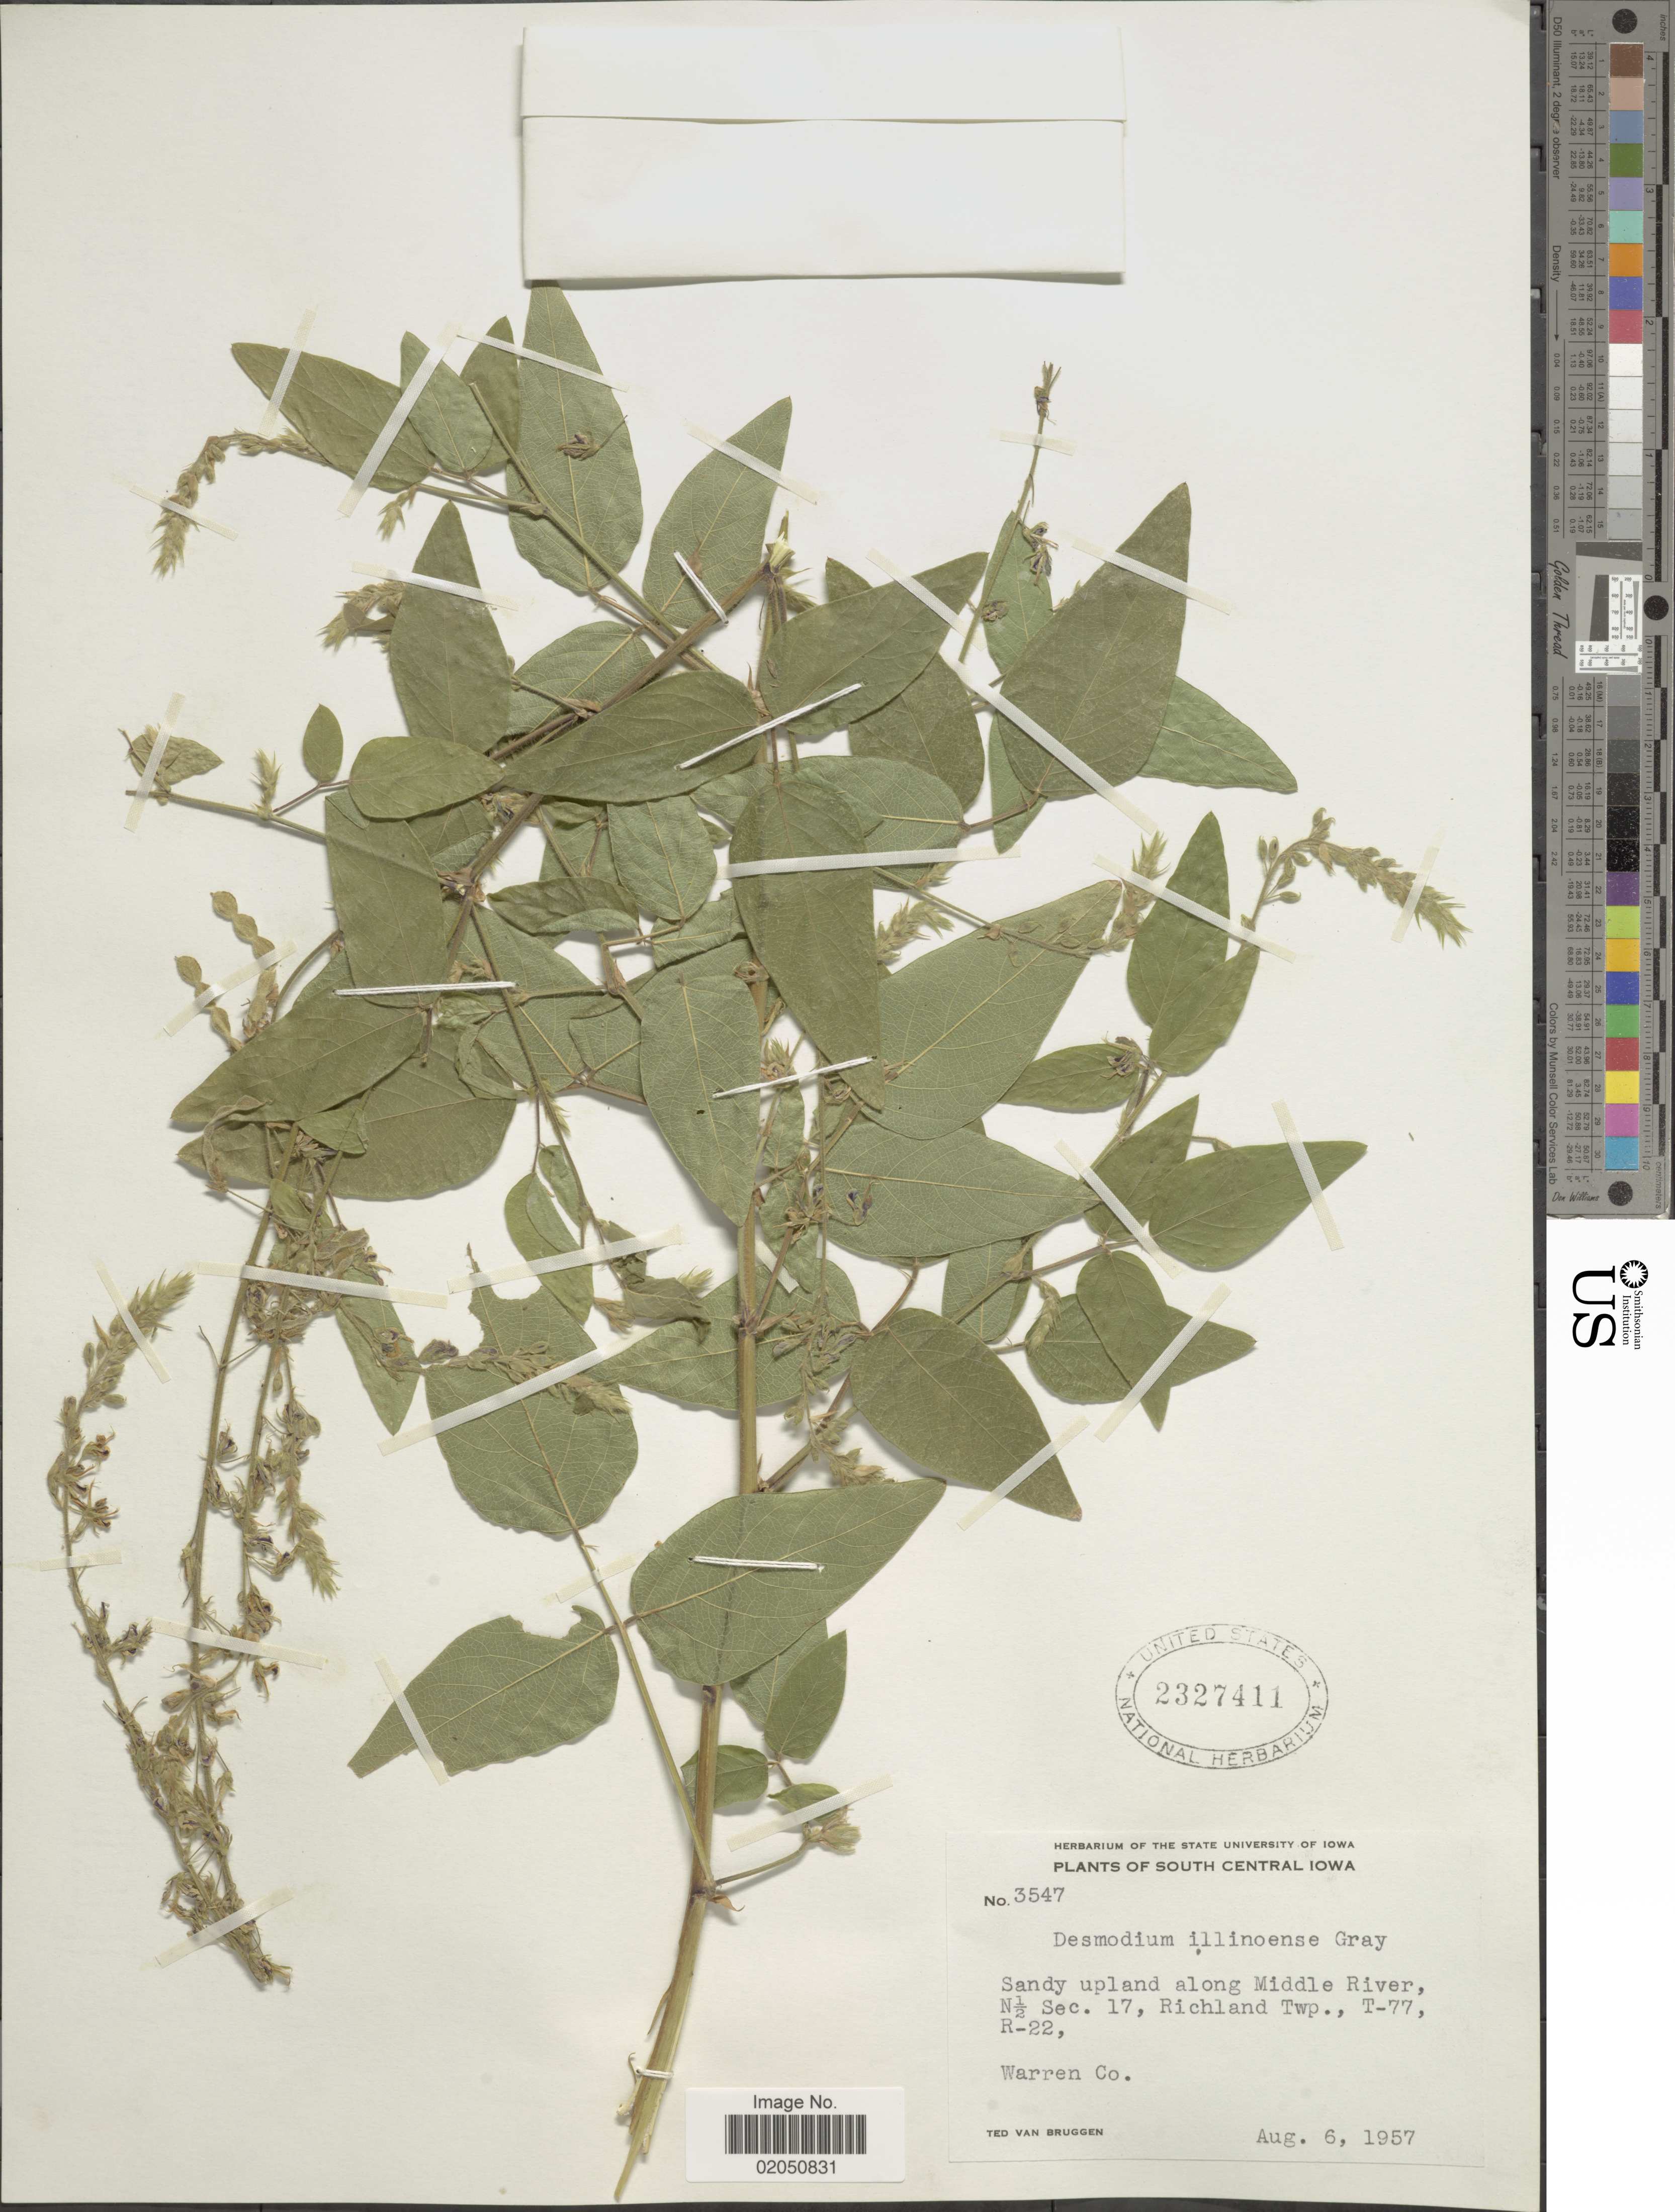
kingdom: Plantae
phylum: Tracheophyta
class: Magnoliopsida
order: Fabales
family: Fabaceae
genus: Desmodium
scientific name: Desmodium illinoense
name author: A. Gray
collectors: T. van Bruggen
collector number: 3547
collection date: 1957-08-06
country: United States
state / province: Iowa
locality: South Central Iowa, Sandy upland along Middle River N½ Sec. 17, Richland Twp., T-77, R-22, Warren Co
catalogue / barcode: US 2327411